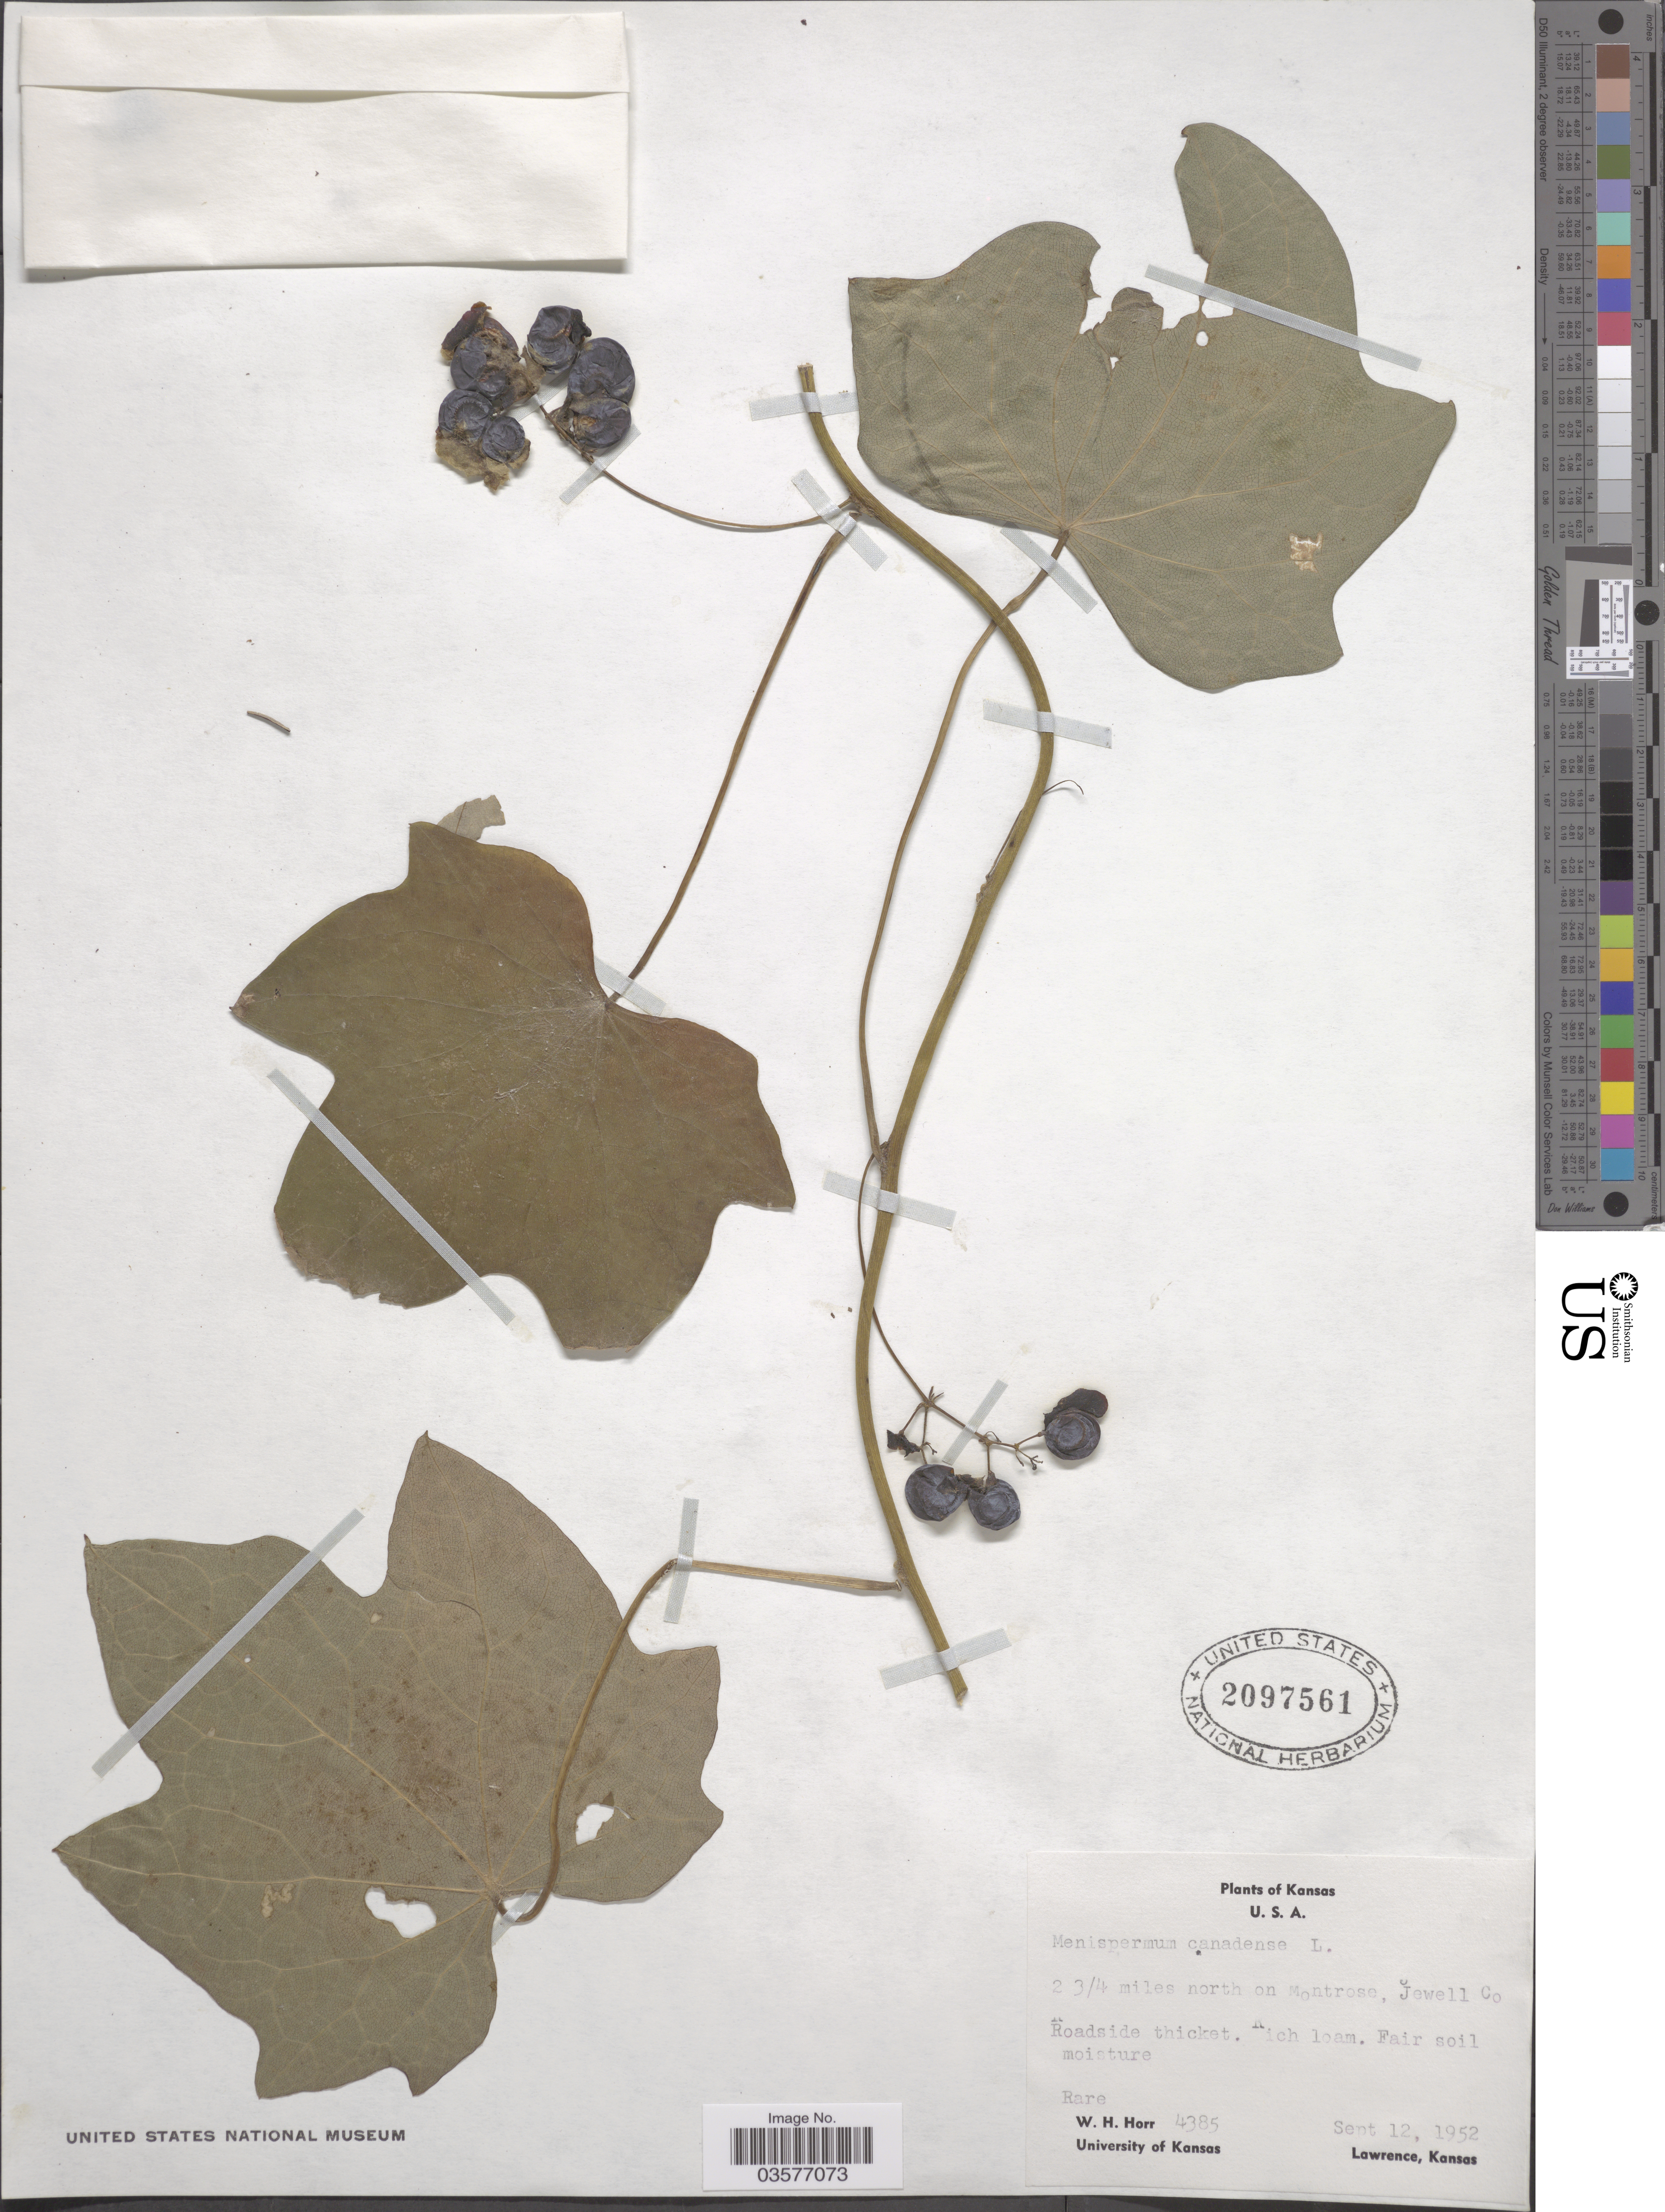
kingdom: Plantae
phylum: Tracheophyta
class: Magnoliopsida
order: Ranunculales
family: Menispermaceae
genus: Menispermum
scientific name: Menispermum canadense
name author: L.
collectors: W. H. Horr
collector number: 4385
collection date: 1952-09-12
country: United States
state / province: Kansas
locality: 2 3/4 miles north on Montrose, Jewell Co.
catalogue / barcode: US 2097561